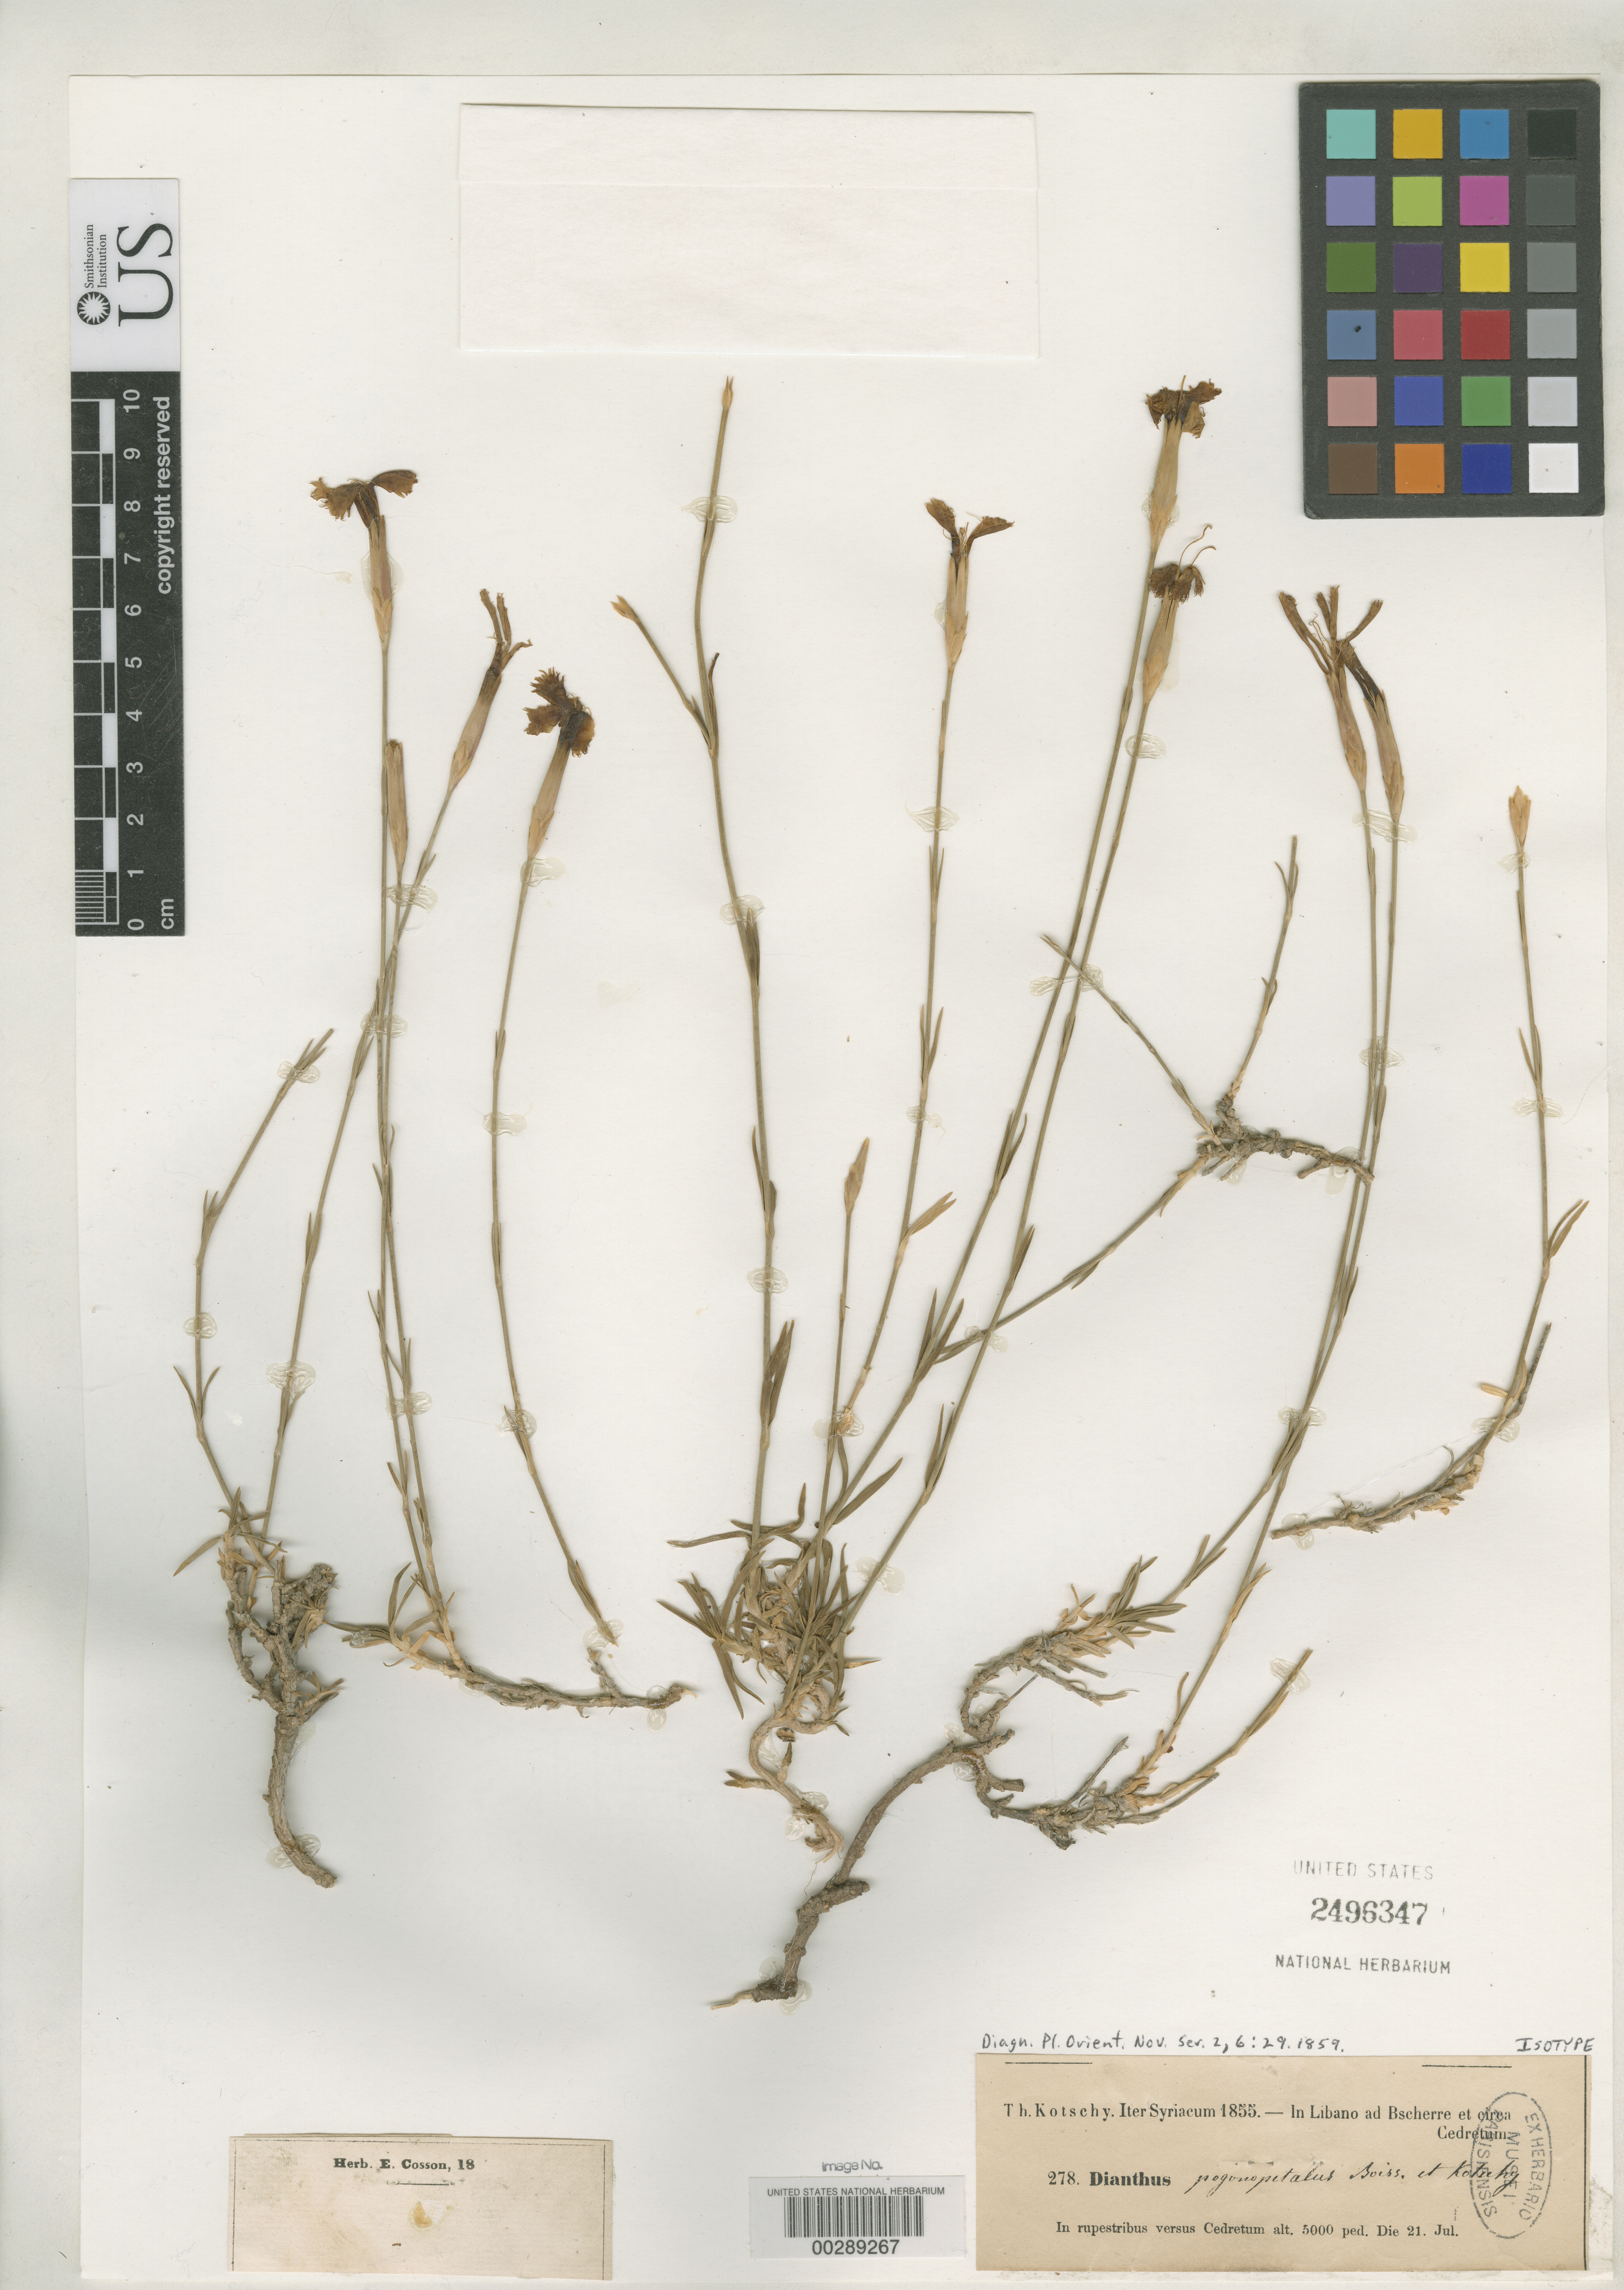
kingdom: Plantae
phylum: Tracheophyta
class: Magnoliopsida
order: Caryophyllales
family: Caryophyllaceae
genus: Dianthus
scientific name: Dianthus pogonopetalus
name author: Boiss. & Kotschy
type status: Isotype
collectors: K. G. Kotschy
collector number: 278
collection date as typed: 21 Jul 1855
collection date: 1855-07-21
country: Syria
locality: Libano ad Bscherre etcirca cedretum, rupestribus versus Cedretum.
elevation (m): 1524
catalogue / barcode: US 2496347